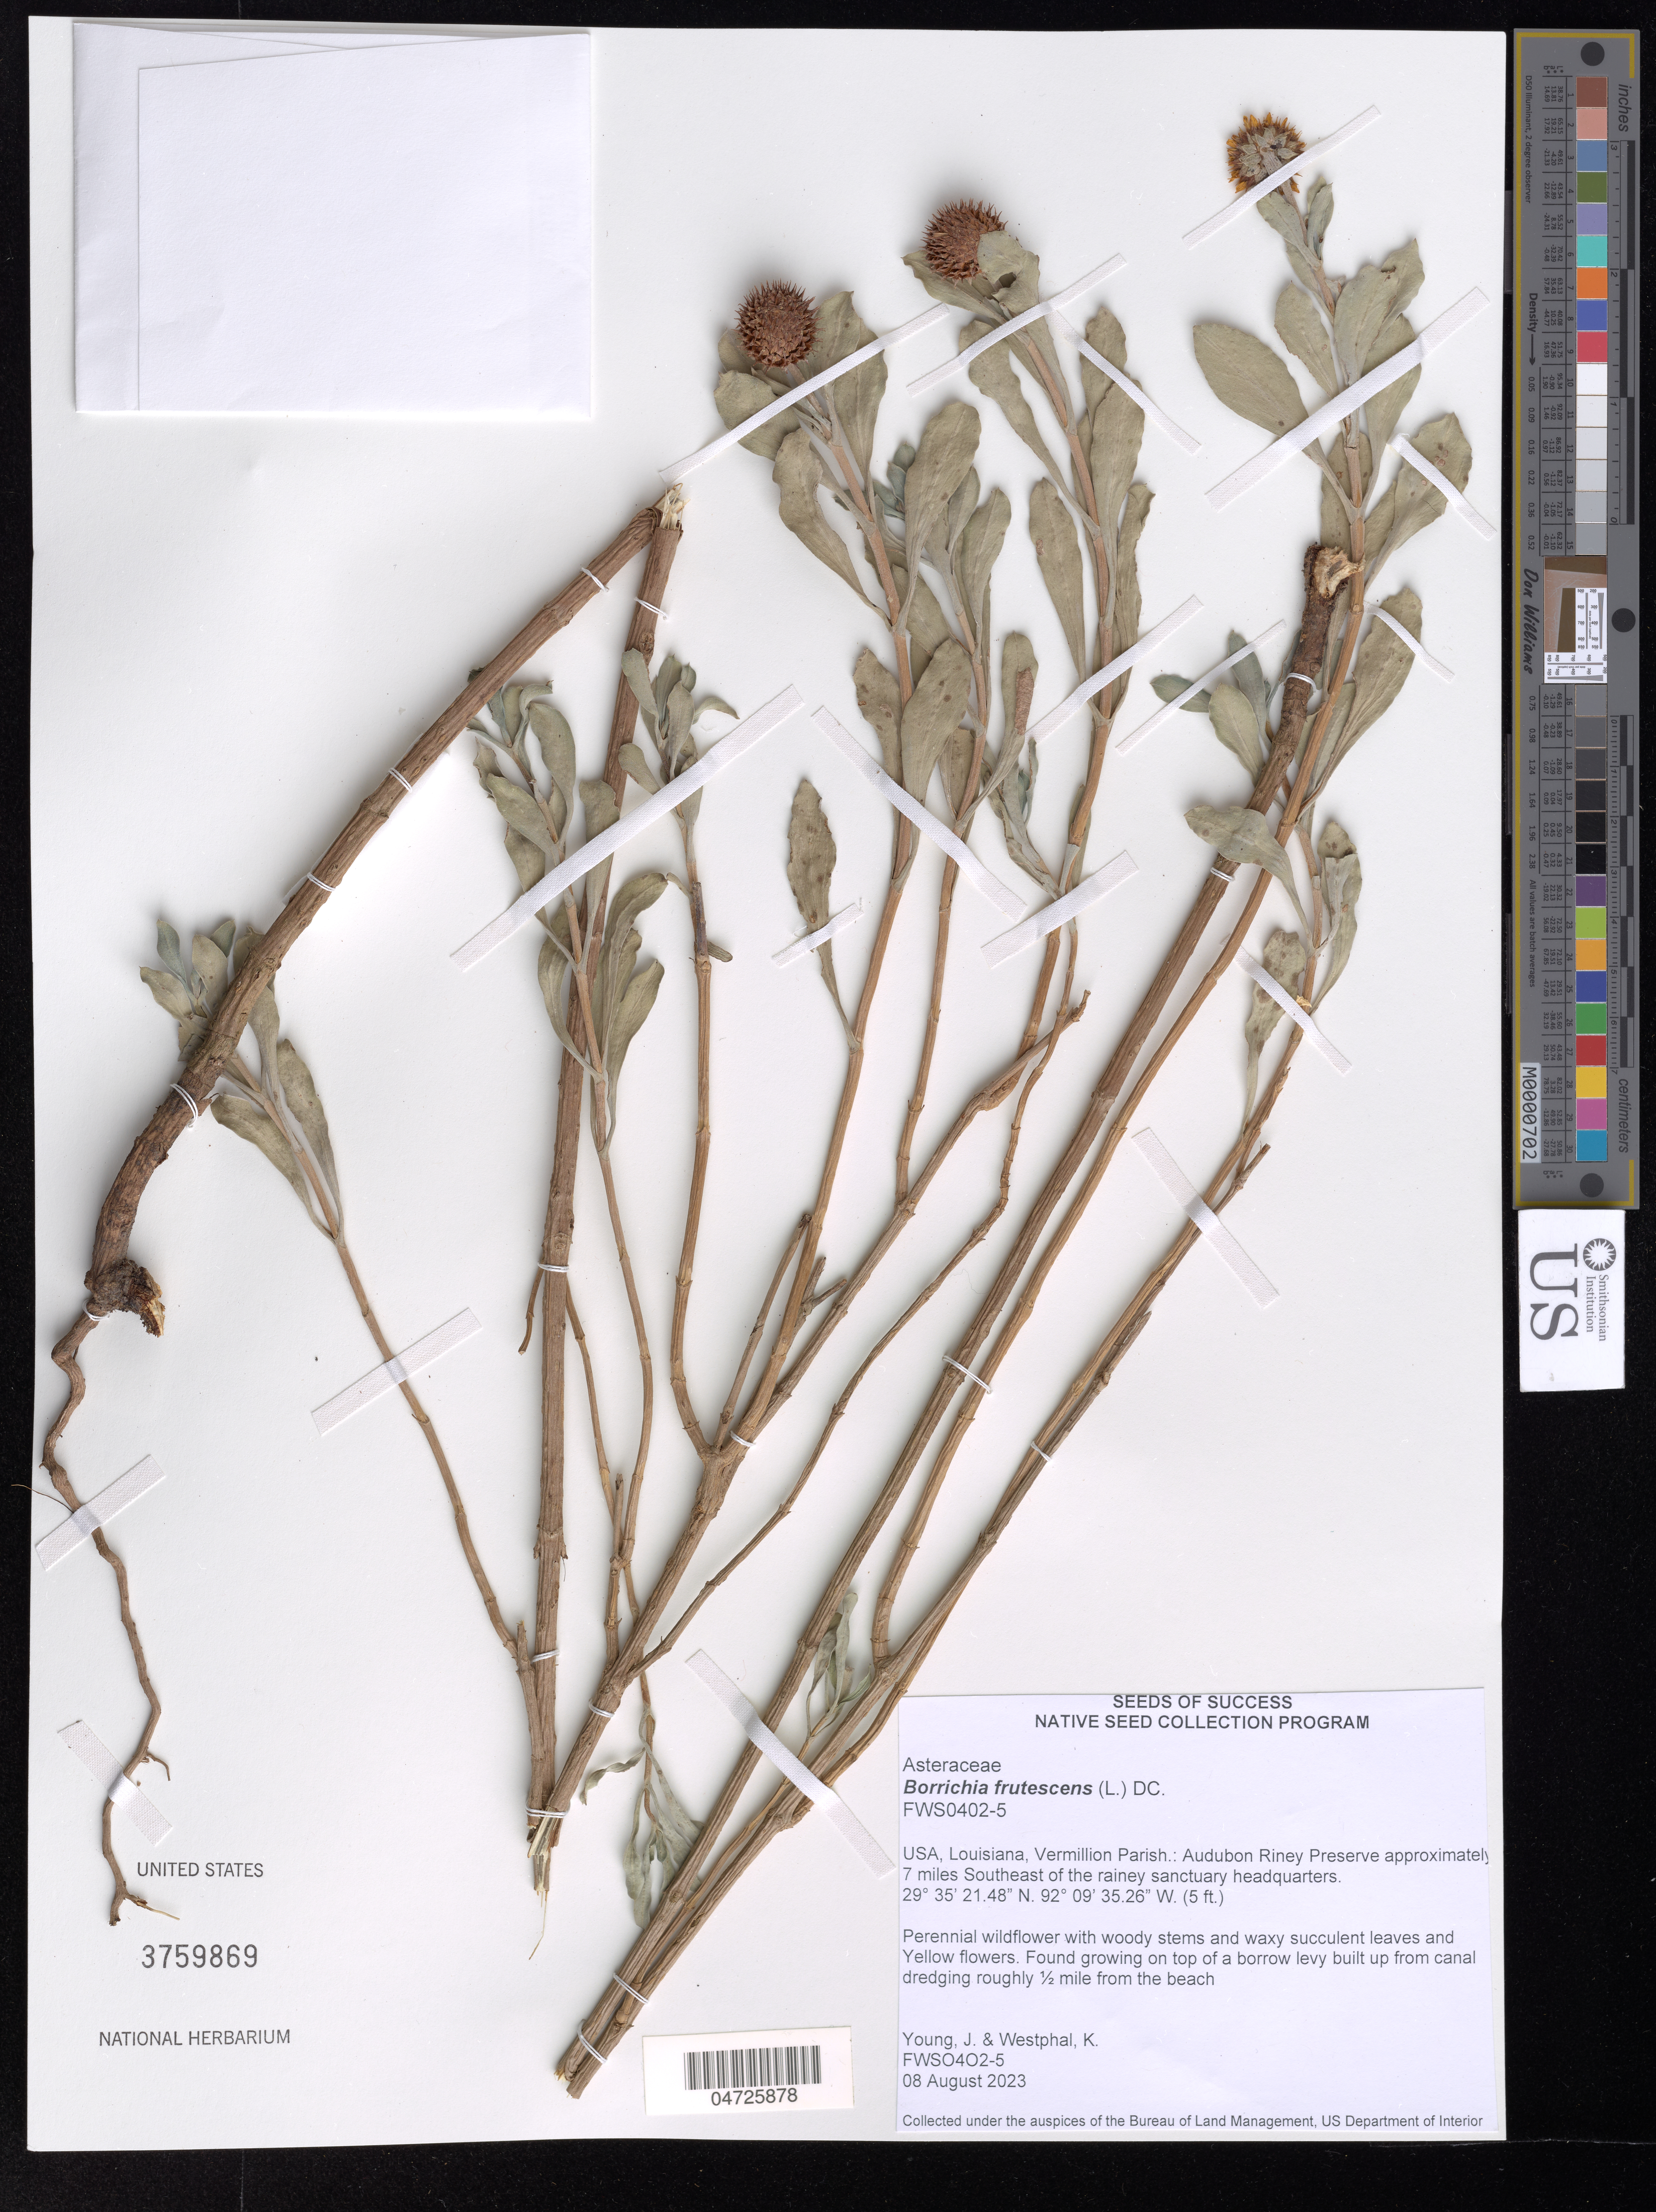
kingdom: Plantae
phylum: Tracheophyta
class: Magnoliopsida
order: Asterales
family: Asteraceae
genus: Borrichia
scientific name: Borrichia frutescens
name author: (L.) DC.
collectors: J. Young & K. Westphal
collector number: FWS0402-5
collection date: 2023-03-08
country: United States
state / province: Louisiana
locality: Vermillion Parish.: Audubon Riney Preserve approximately 7 miles Southeast of the rainey sanctuary headquarters. Found growing on top of a borrow levy built up from canal dredging roughly ½ mile from the beach.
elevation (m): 2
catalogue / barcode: US 3759869